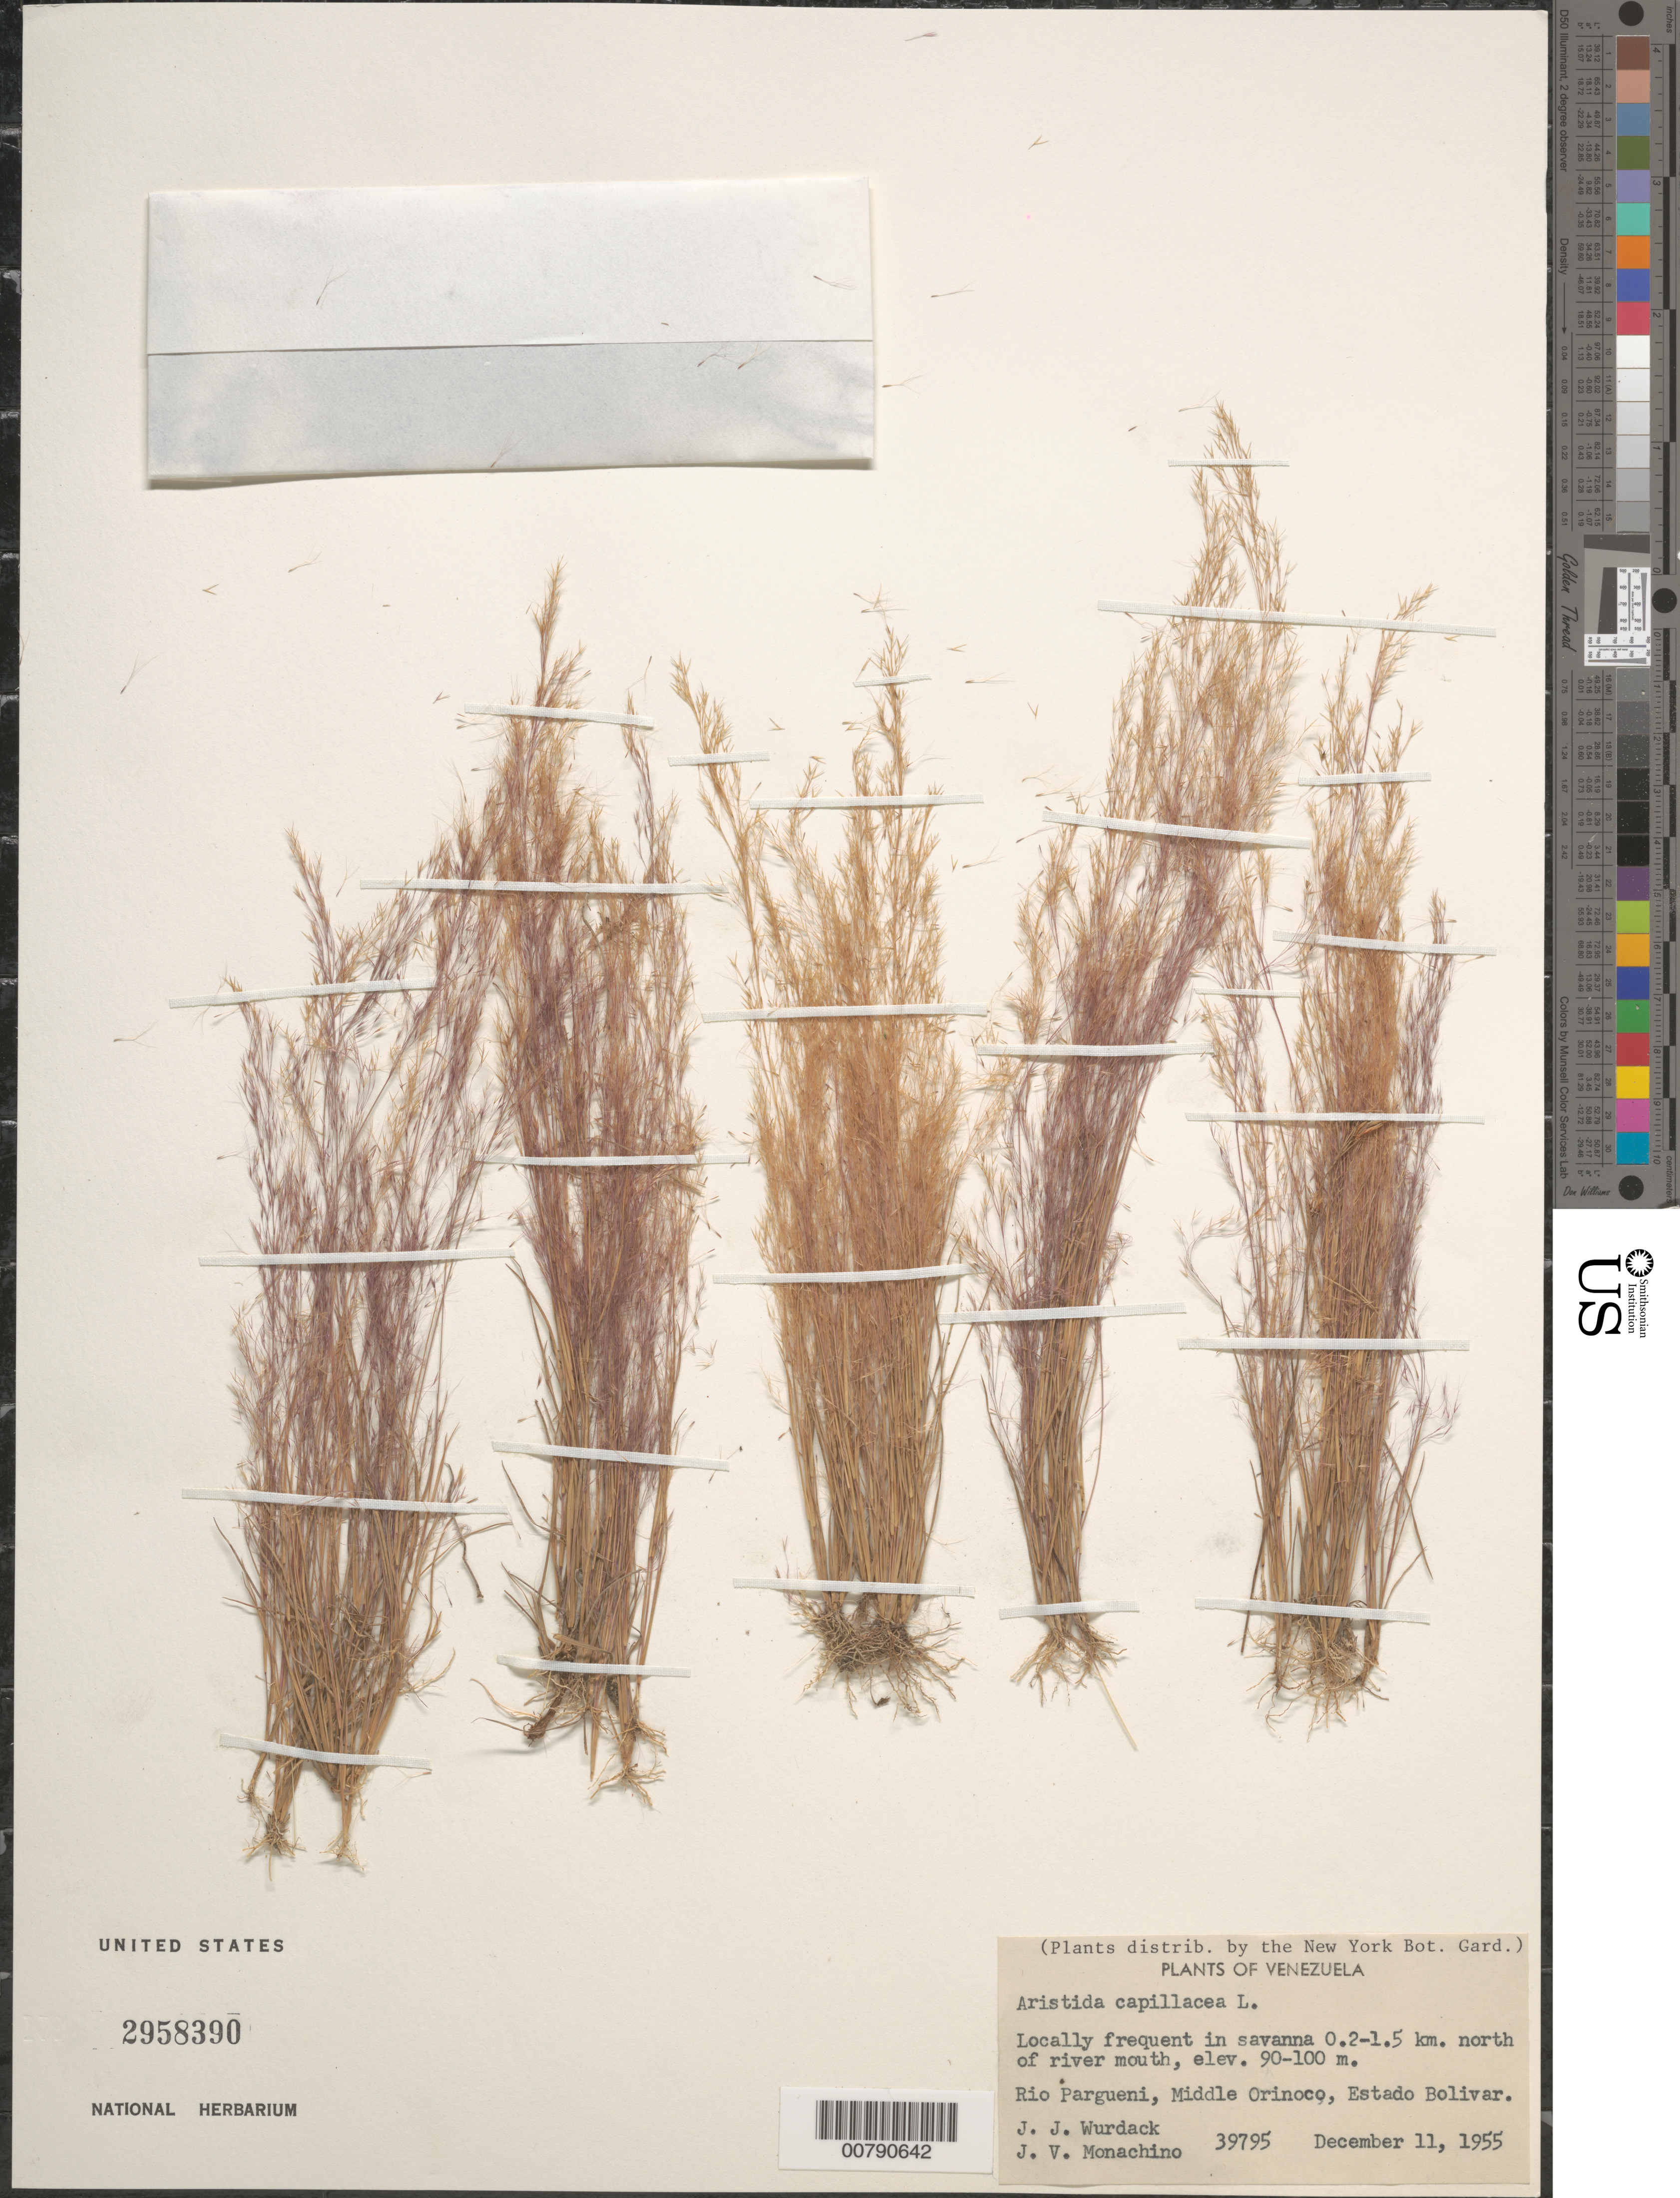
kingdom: Plantae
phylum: Tracheophyta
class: Liliopsida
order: Poales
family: Poaceae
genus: Aristida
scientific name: Aristida capillacea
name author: Lam.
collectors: J. J. Wurdack & J. V. Monachino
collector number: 39795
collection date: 1955-12-11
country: Venezuela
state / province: Bolivar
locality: Rio Pargueni, Middle Orinoco.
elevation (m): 90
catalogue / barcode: US 2958390